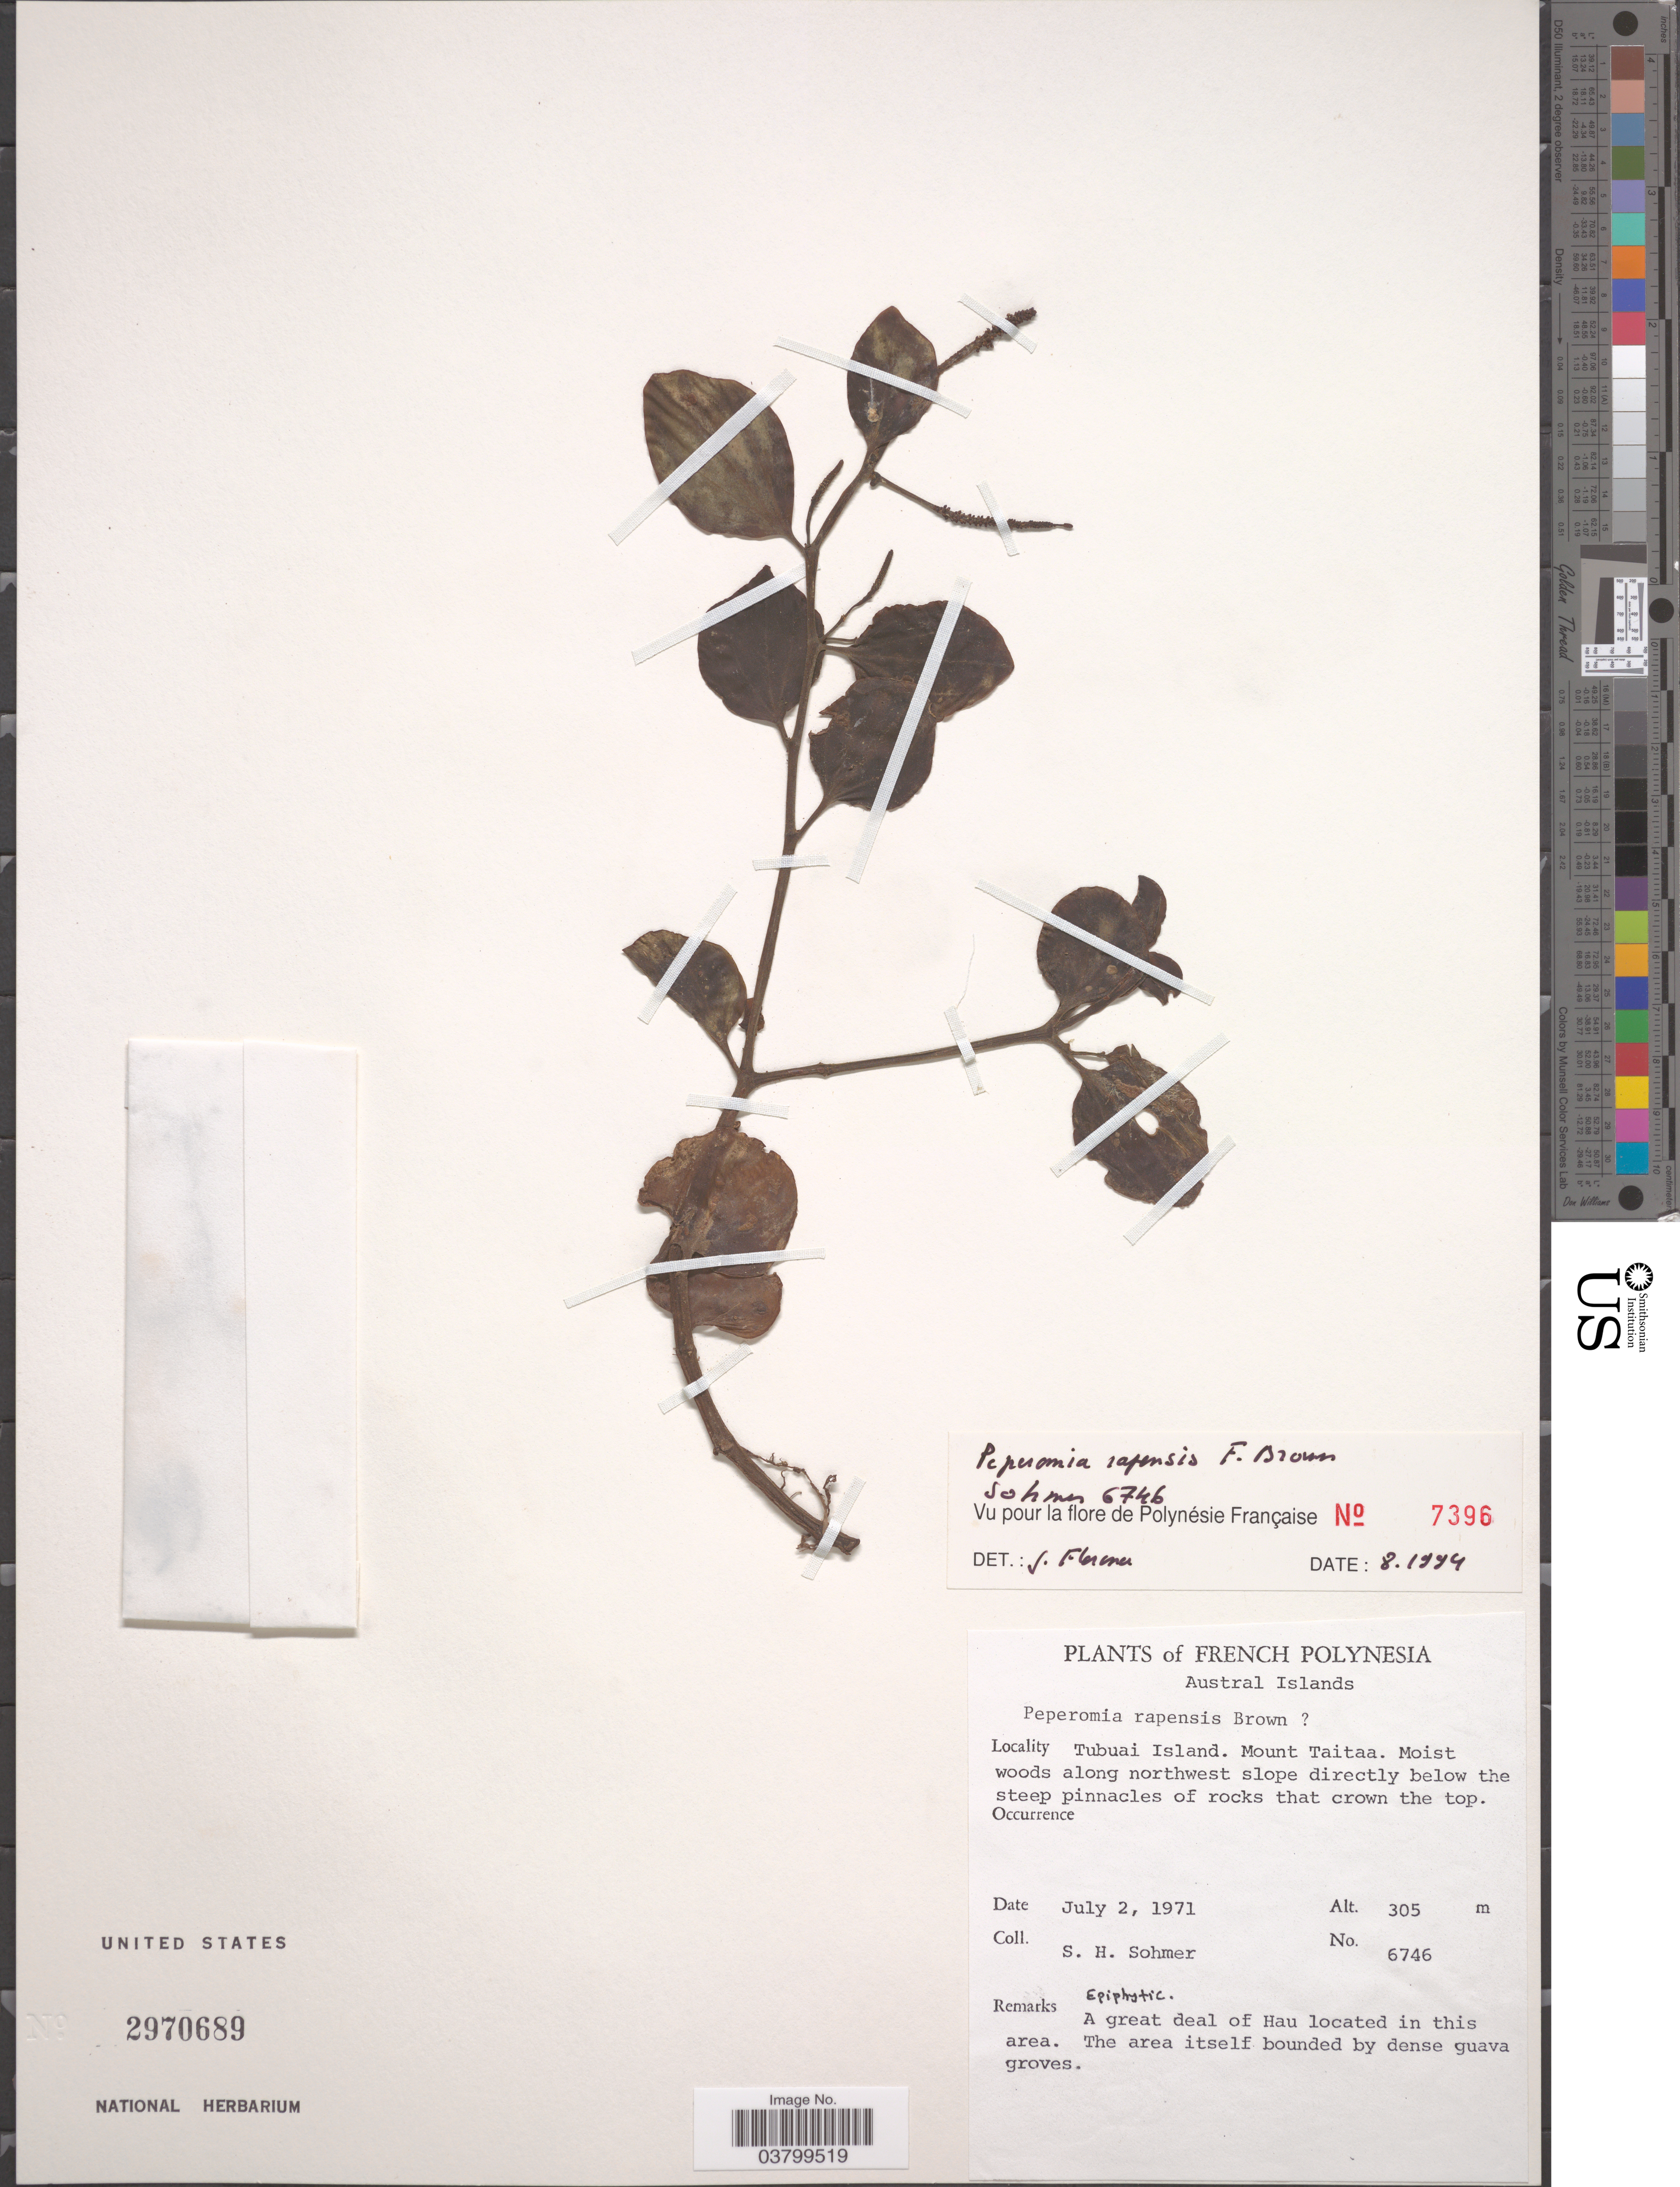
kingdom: Plantae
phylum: Tracheophyta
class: Magnoliopsida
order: Piperales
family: Piperaceae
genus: Peperomia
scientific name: Peperomia rapensis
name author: F. Br.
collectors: S. H. Sohmer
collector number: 6746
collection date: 1971-07-02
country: French Polynesia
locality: Austral Islands. Tubuai Island. Mount Taitaa. Moist woods along northwest slope directly below the steep pinnacles of rocks that crown the top.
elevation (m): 305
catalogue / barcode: US 2970689